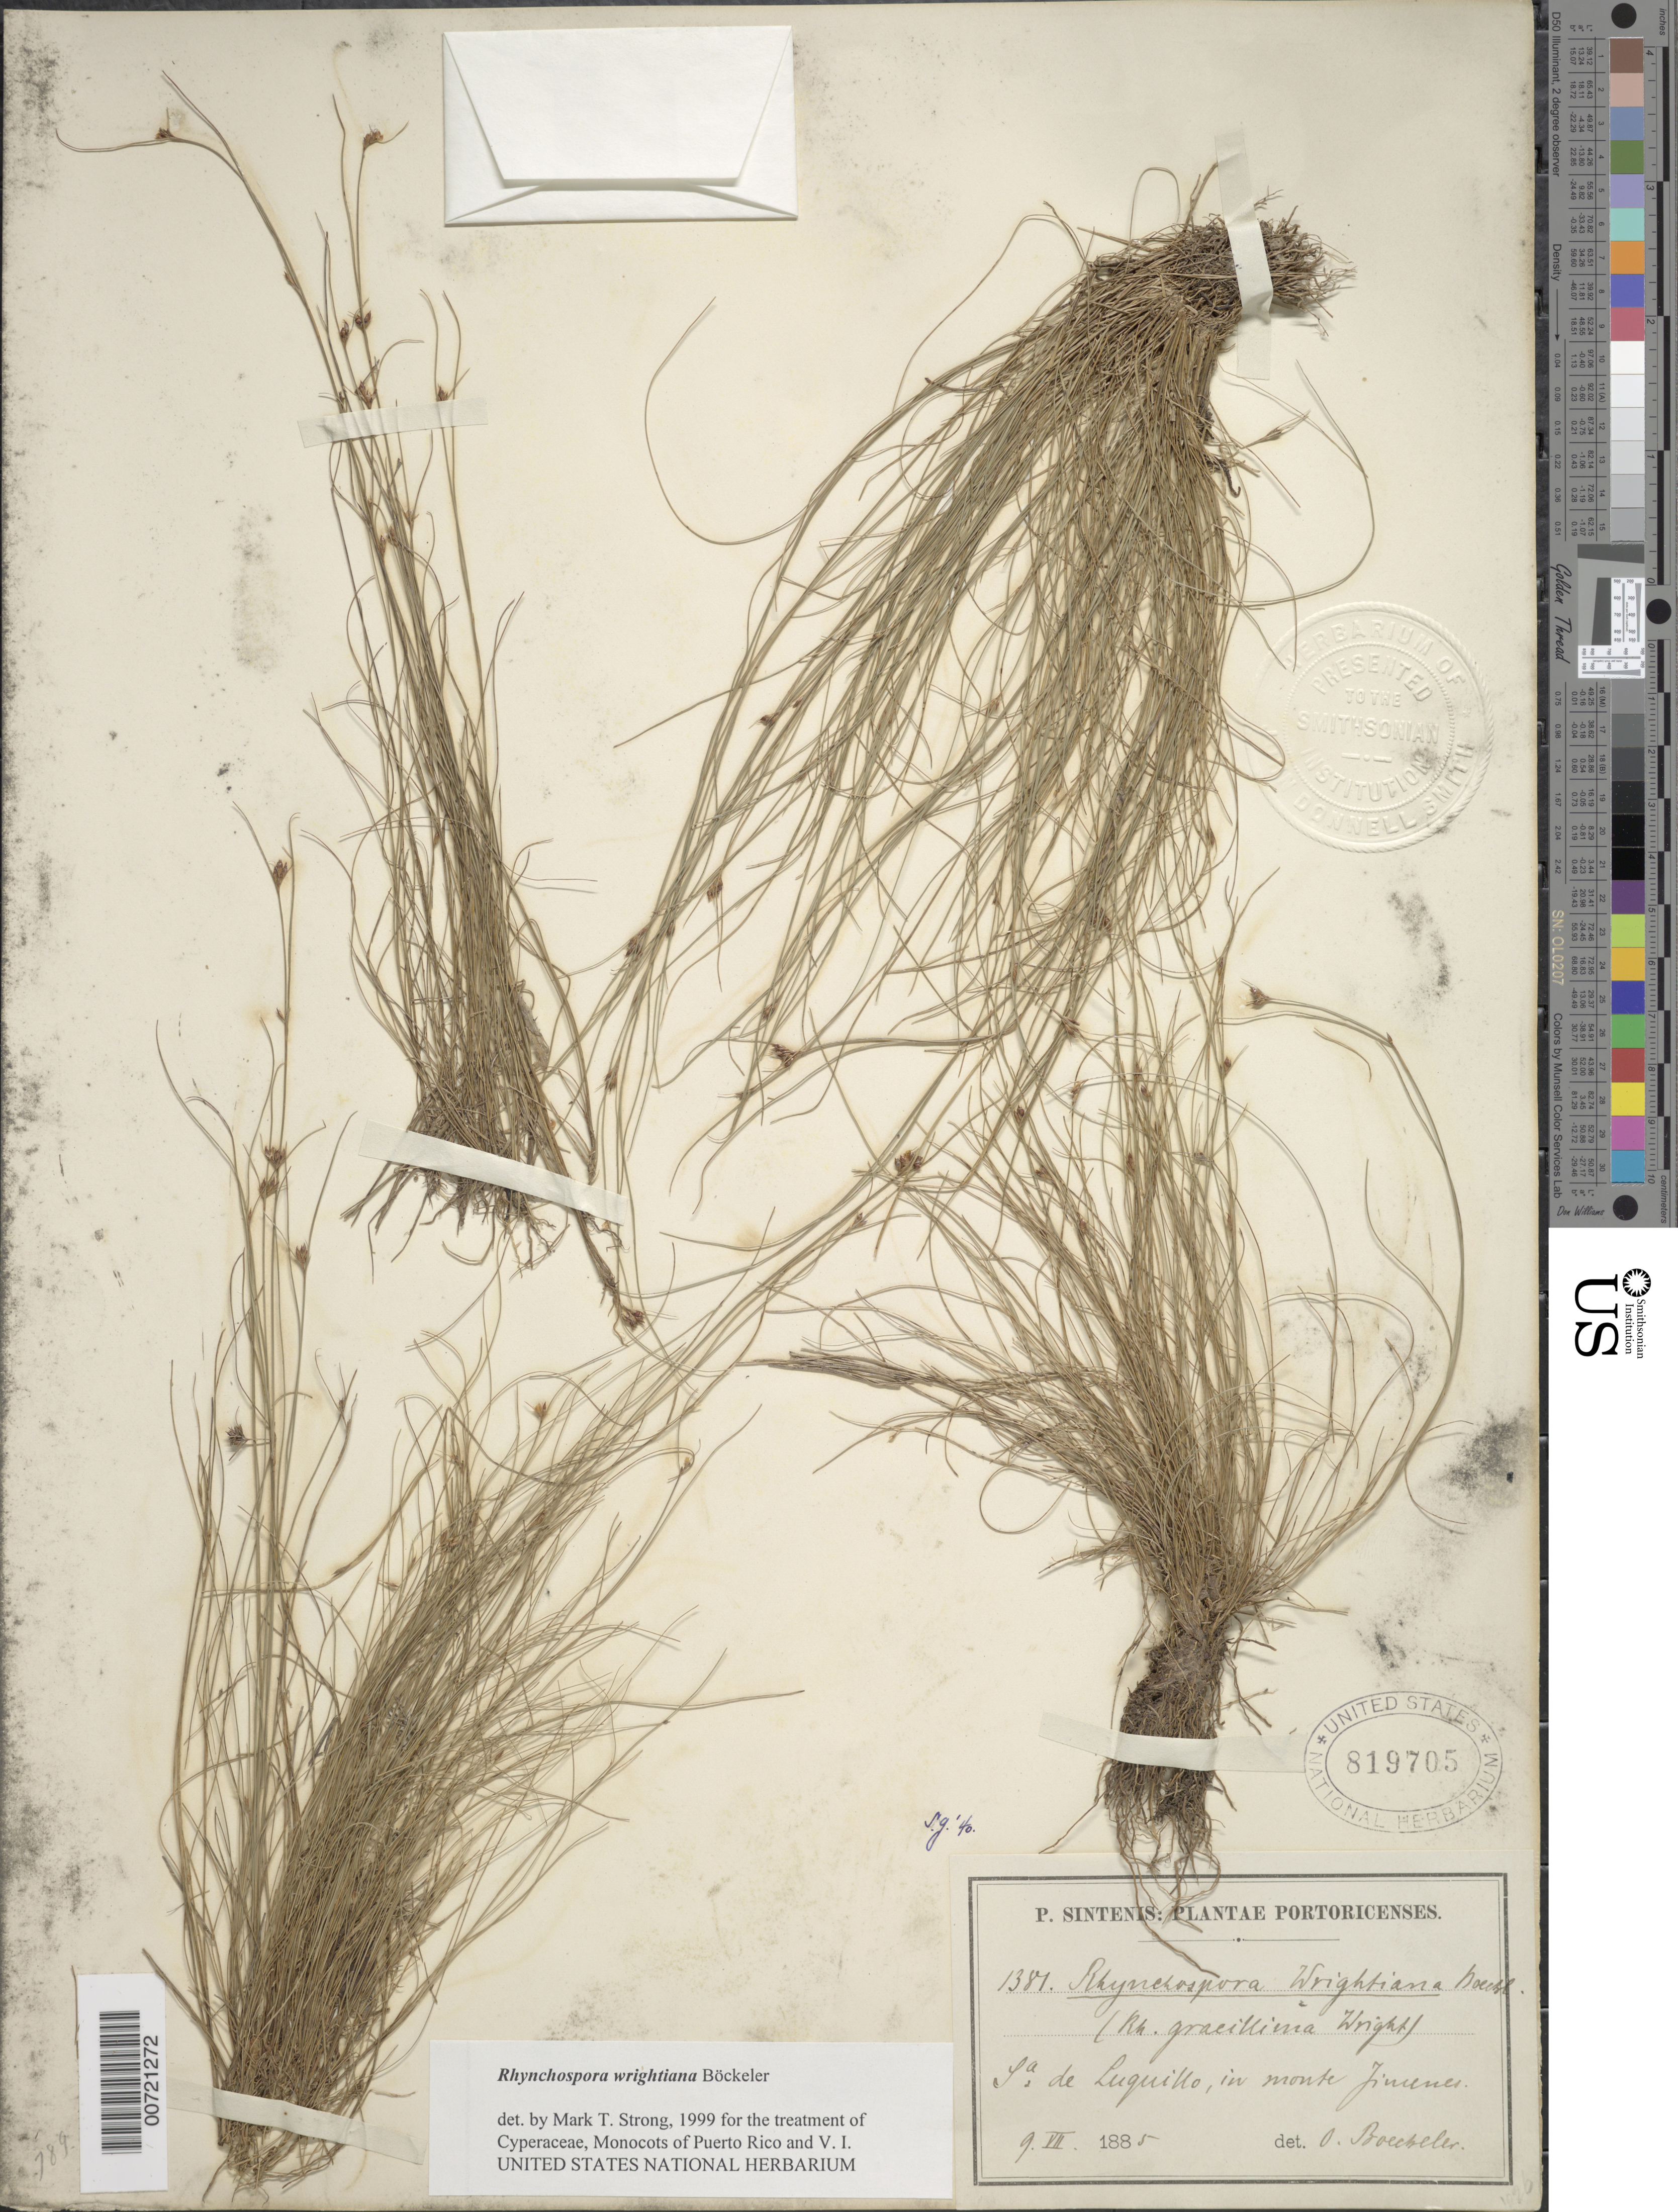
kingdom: Plantae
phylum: Tracheophyta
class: Liliopsida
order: Poales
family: Cyperaceae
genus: Rhynchospora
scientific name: Rhynchospora wrightiana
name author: Boeckeler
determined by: Strong, M. T., (US), Smithsonian Institution - National Museum of Natural History (UNITED STATES)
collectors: P. Sintenis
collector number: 1381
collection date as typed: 09 Jul 1885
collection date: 1885-07-09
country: Puerto Rico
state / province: Luquillo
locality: Sierra de Luquillo, in monte Jimenes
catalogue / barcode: US 819705